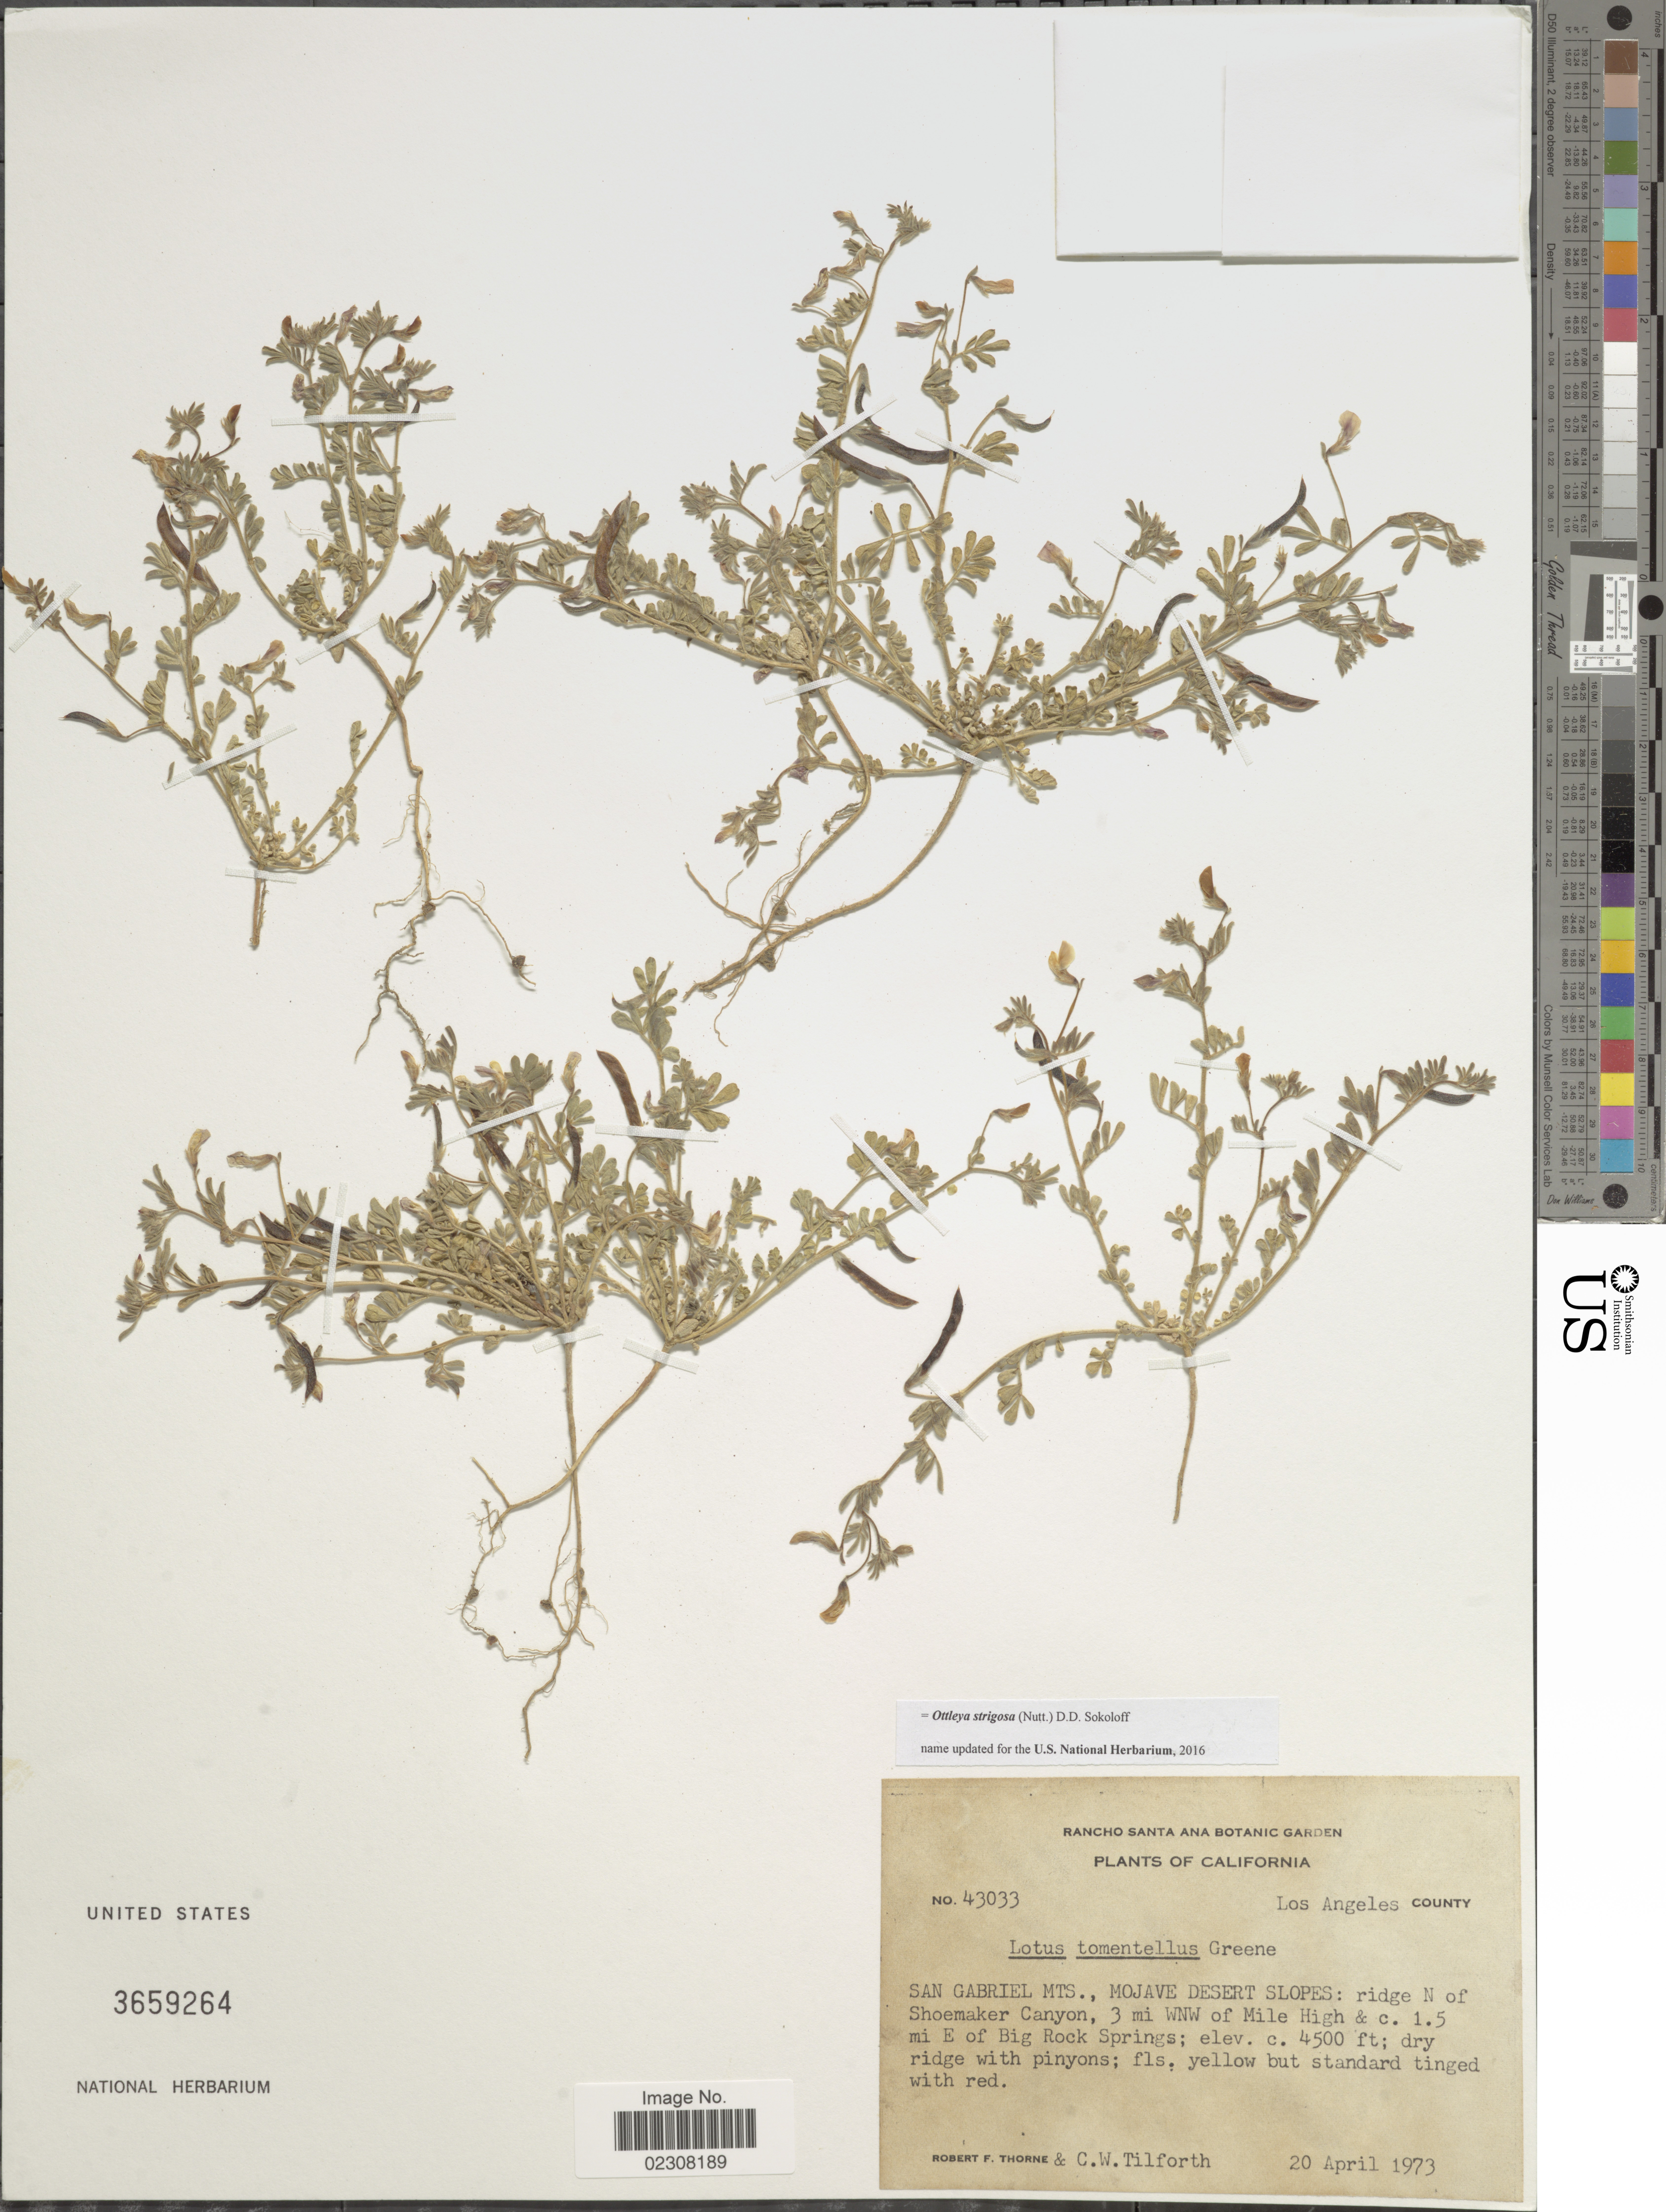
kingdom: Plantae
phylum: Tracheophyta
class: Magnoliopsida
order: Fabales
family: Fabaceae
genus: Ottleya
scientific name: Ottleya strigosa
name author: (Nutt.) D.D. Sokoloff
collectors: R. F. Thorne & C. Tilforth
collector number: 43033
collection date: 1973-04-20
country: United States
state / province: California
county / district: Los Angeles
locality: San Gabriel mts., Majove Desert Slopes: ridge N of Shoemaker Canyon, 3 mi. WNW High & c. 1.5 mi E of Big Rock Springs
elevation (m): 1372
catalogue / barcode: US 3659264